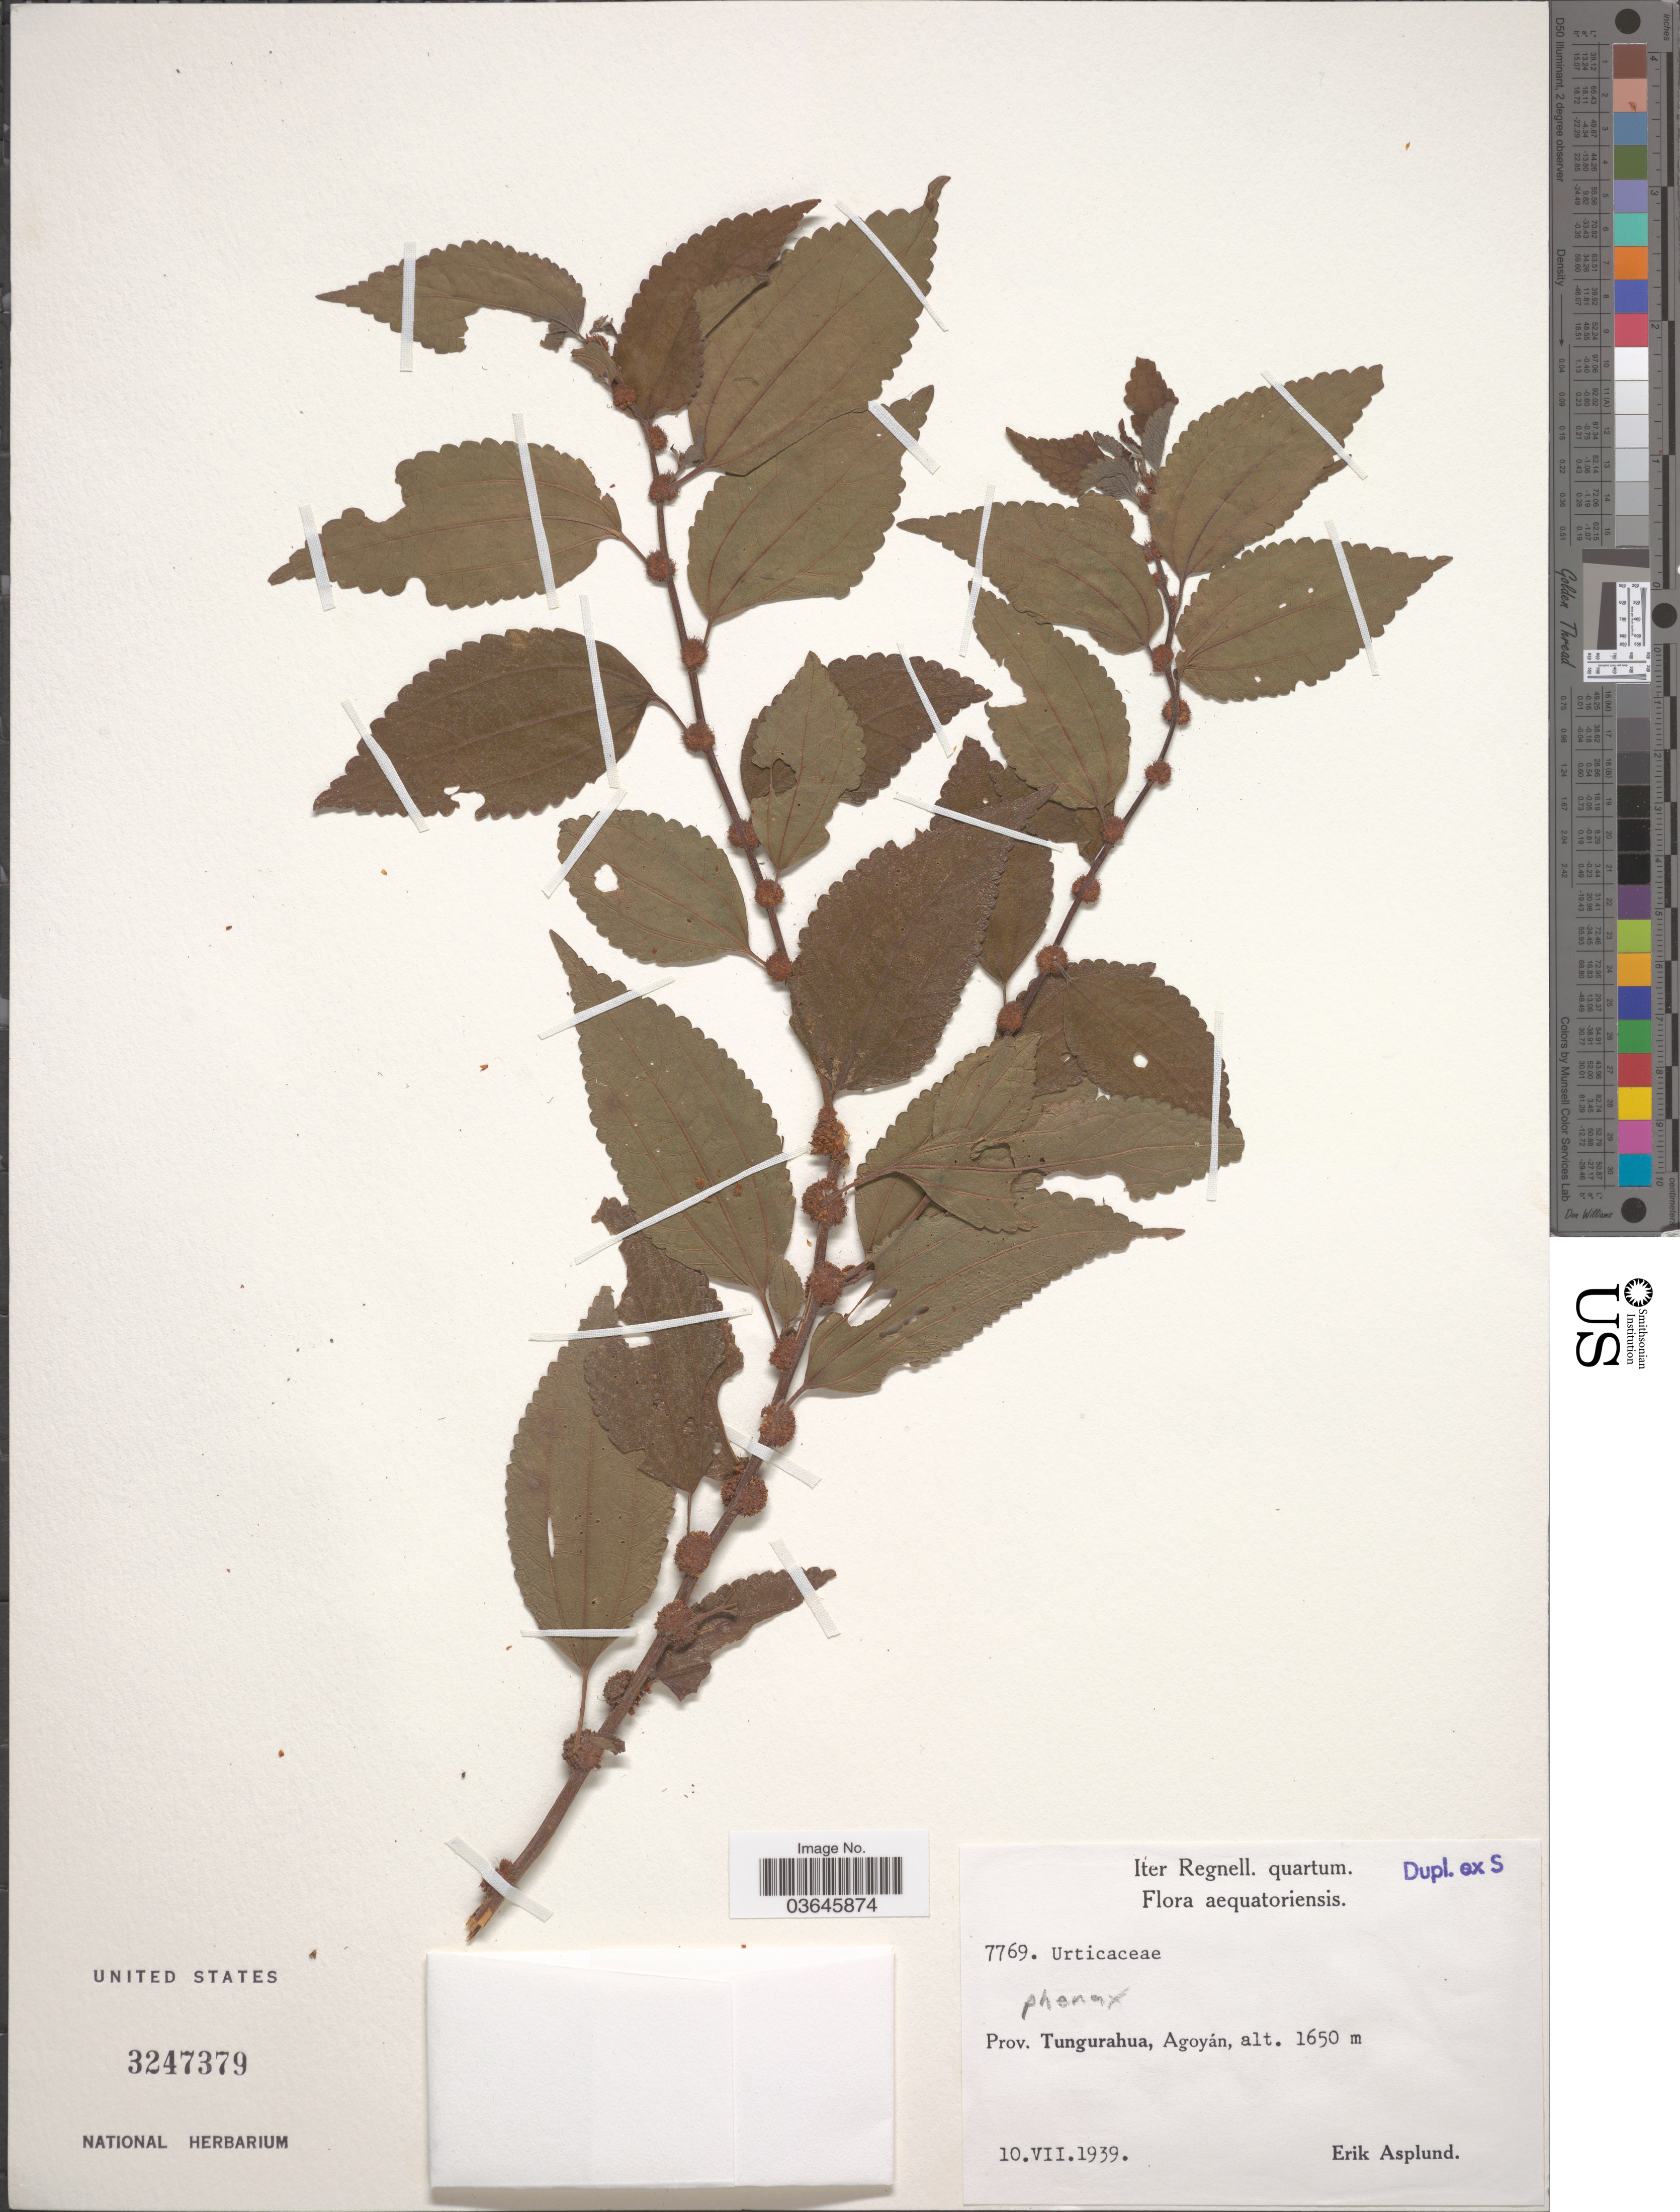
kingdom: Plantae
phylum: Tracheophyta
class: Magnoliopsida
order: Rosales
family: Urticaceae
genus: Phenax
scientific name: Phenax sp.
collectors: E. Asplund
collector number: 7769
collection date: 1939-07-10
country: Ecuador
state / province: Tungurahua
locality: Agoyán.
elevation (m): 1650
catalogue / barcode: US 3247379